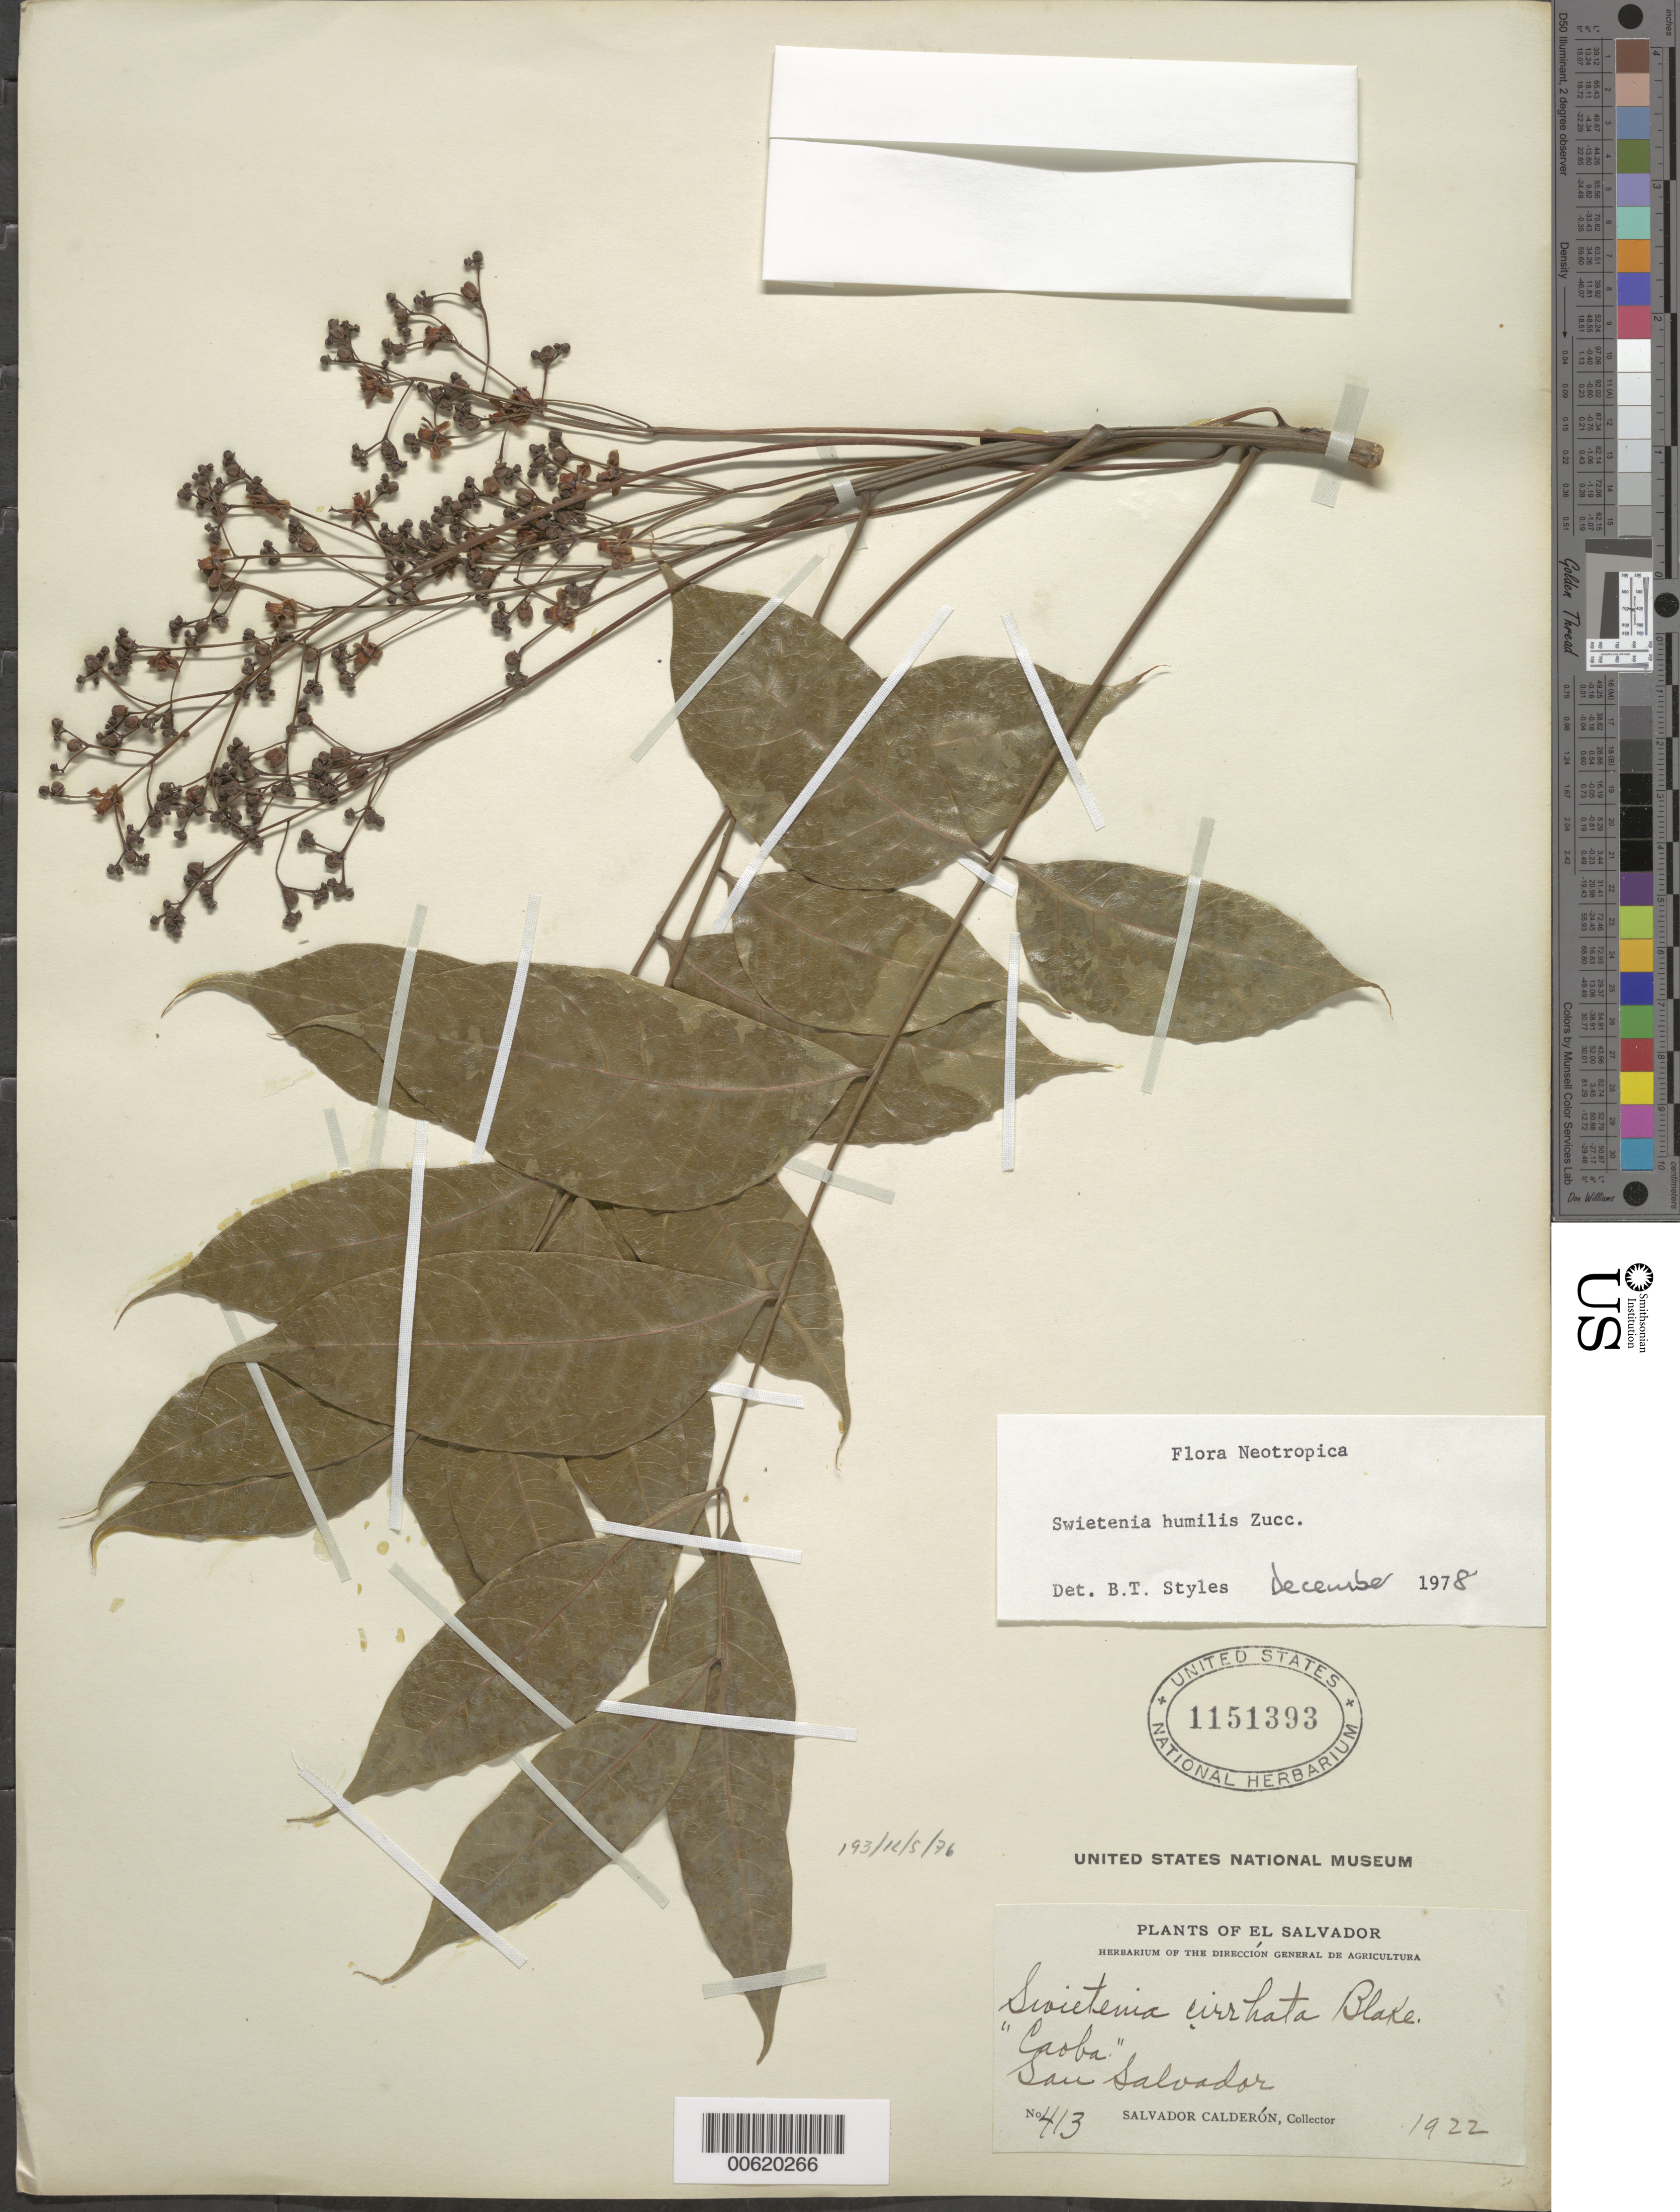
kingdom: Plantae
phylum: Tracheophyta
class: Magnoliopsida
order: Sapindales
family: Meliaceae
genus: Swietenia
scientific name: Swietenia humilis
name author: Zucc.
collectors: S. Calderón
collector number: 413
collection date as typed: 1922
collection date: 1922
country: El Salvador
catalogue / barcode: US 1151393